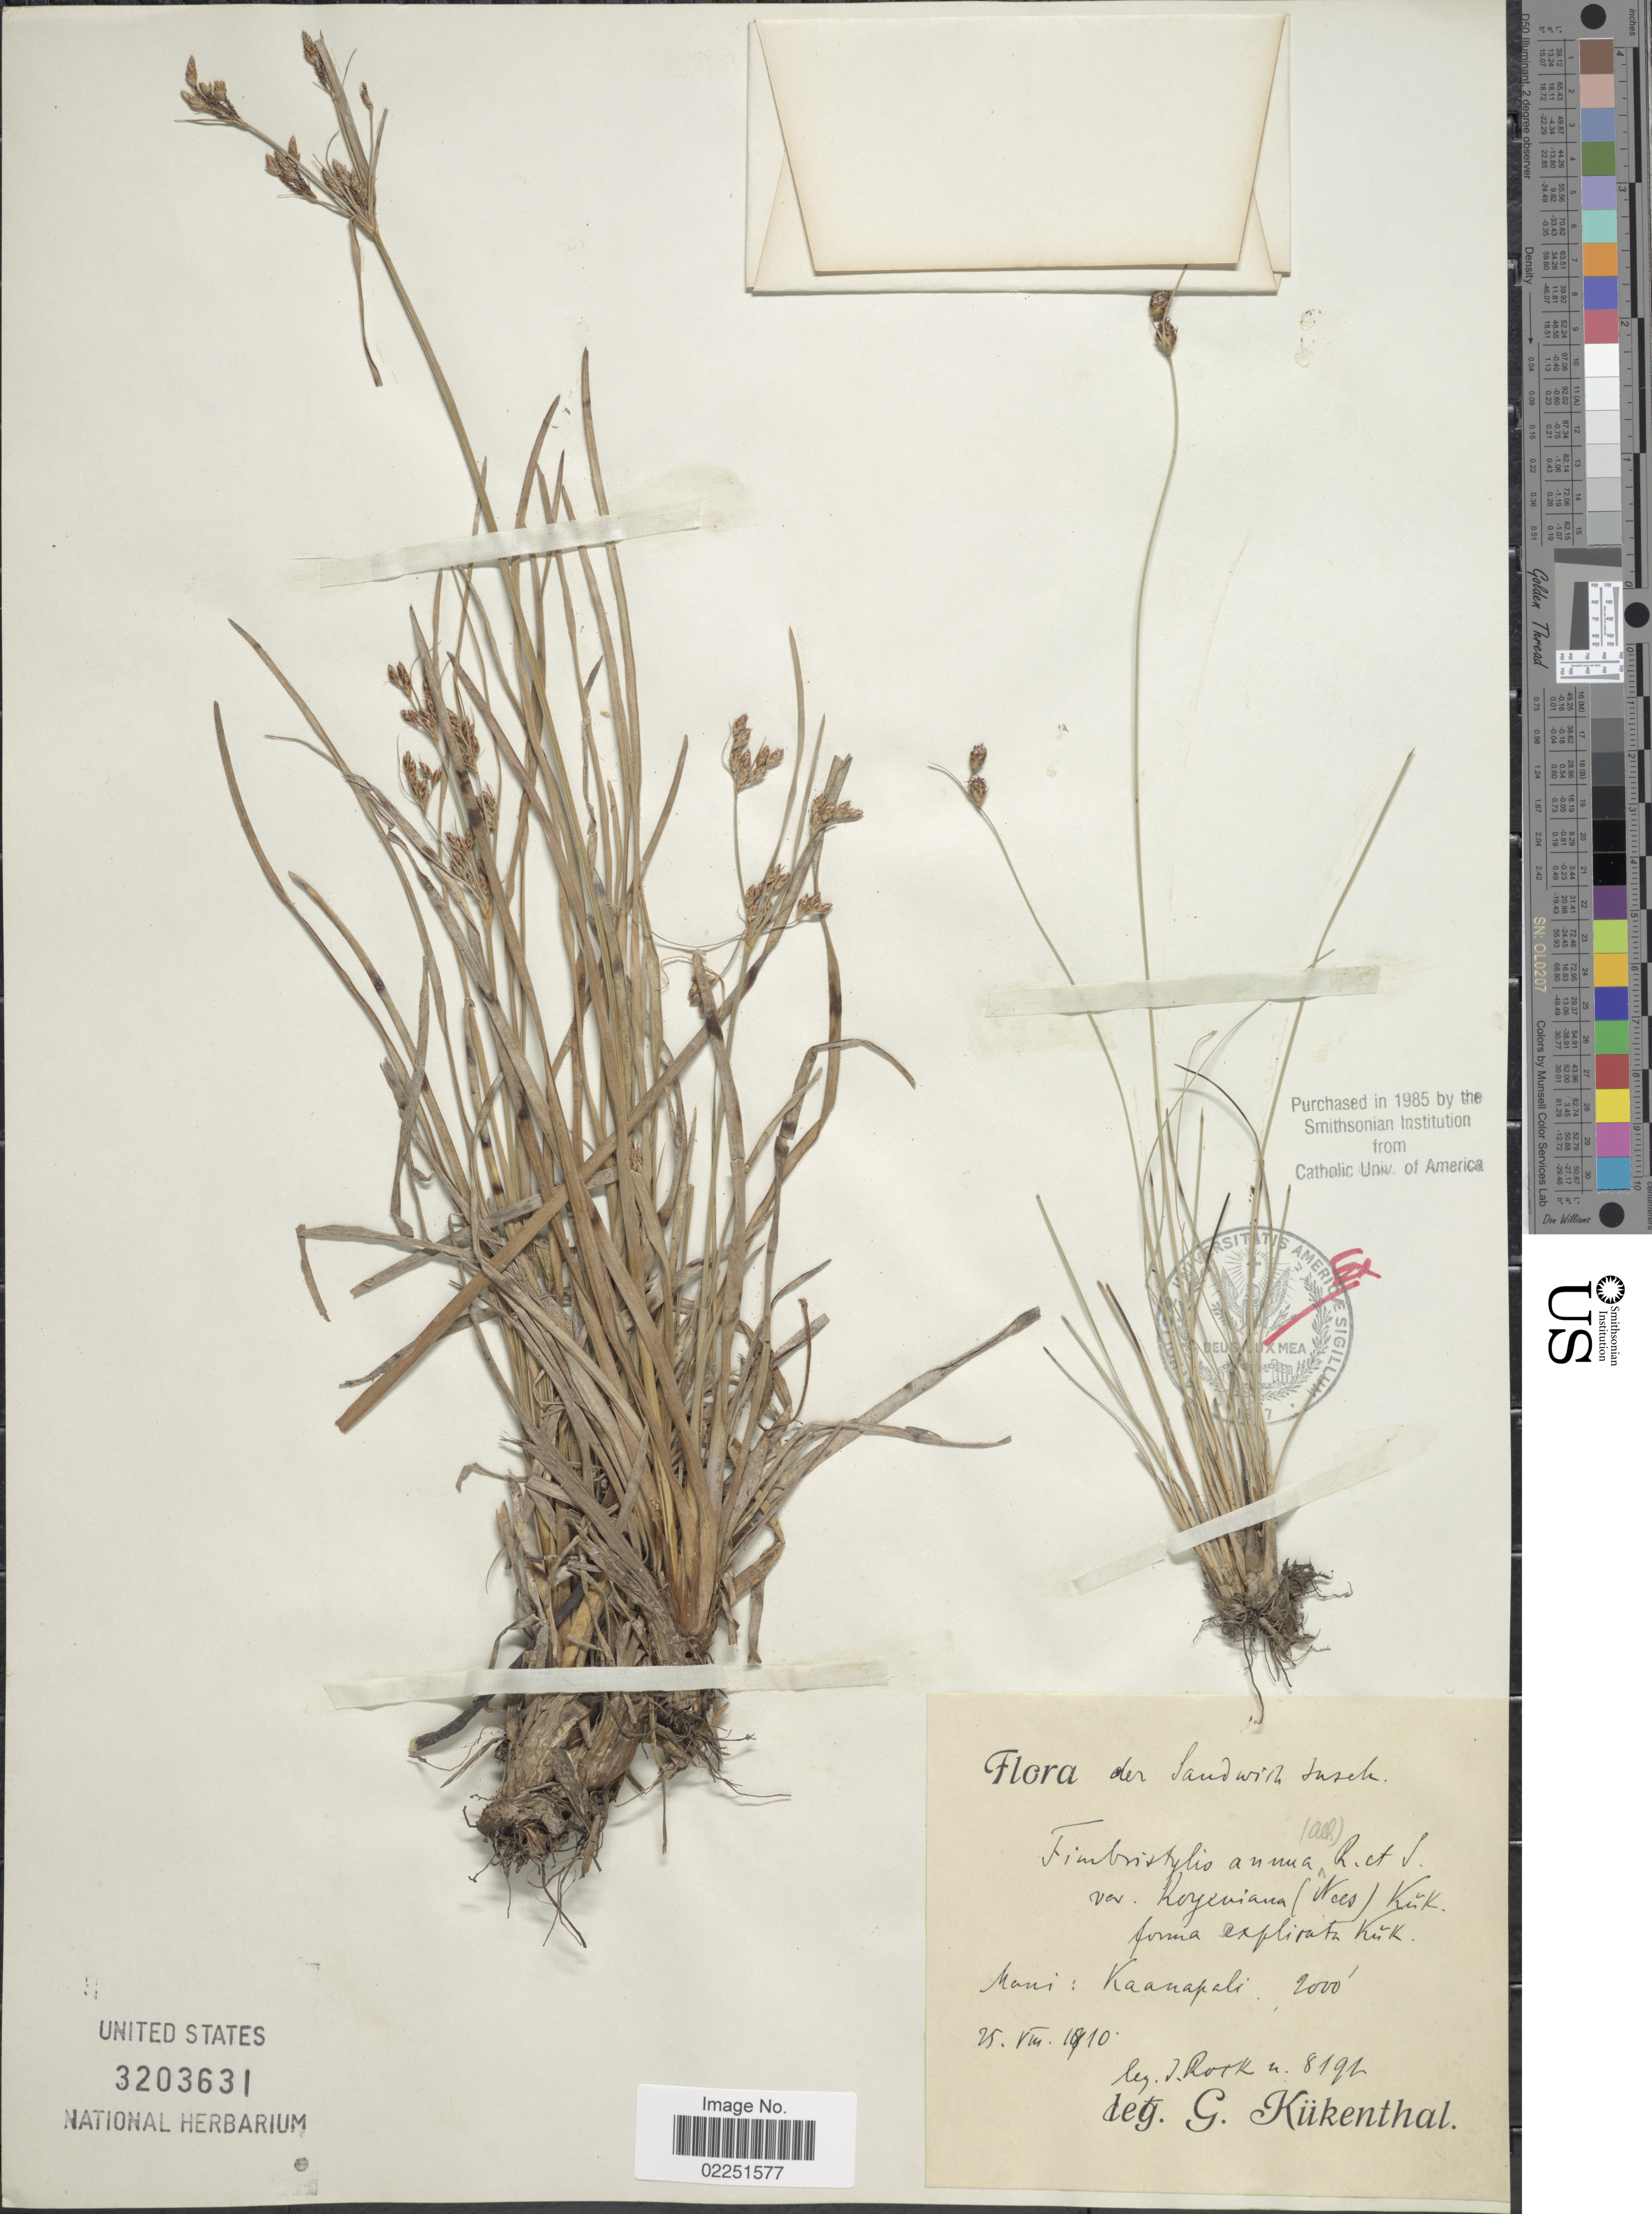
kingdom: Plantae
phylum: Tracheophyta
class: Liliopsida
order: Poales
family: Cyperaceae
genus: Fimbristylis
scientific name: Fimbristylis dichotoma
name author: (L.) Vahl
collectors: J. Rock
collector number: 8191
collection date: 1910-08-25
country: United States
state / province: Hawaii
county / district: Maui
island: Maui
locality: Kaanapali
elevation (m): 610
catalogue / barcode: US 3203631